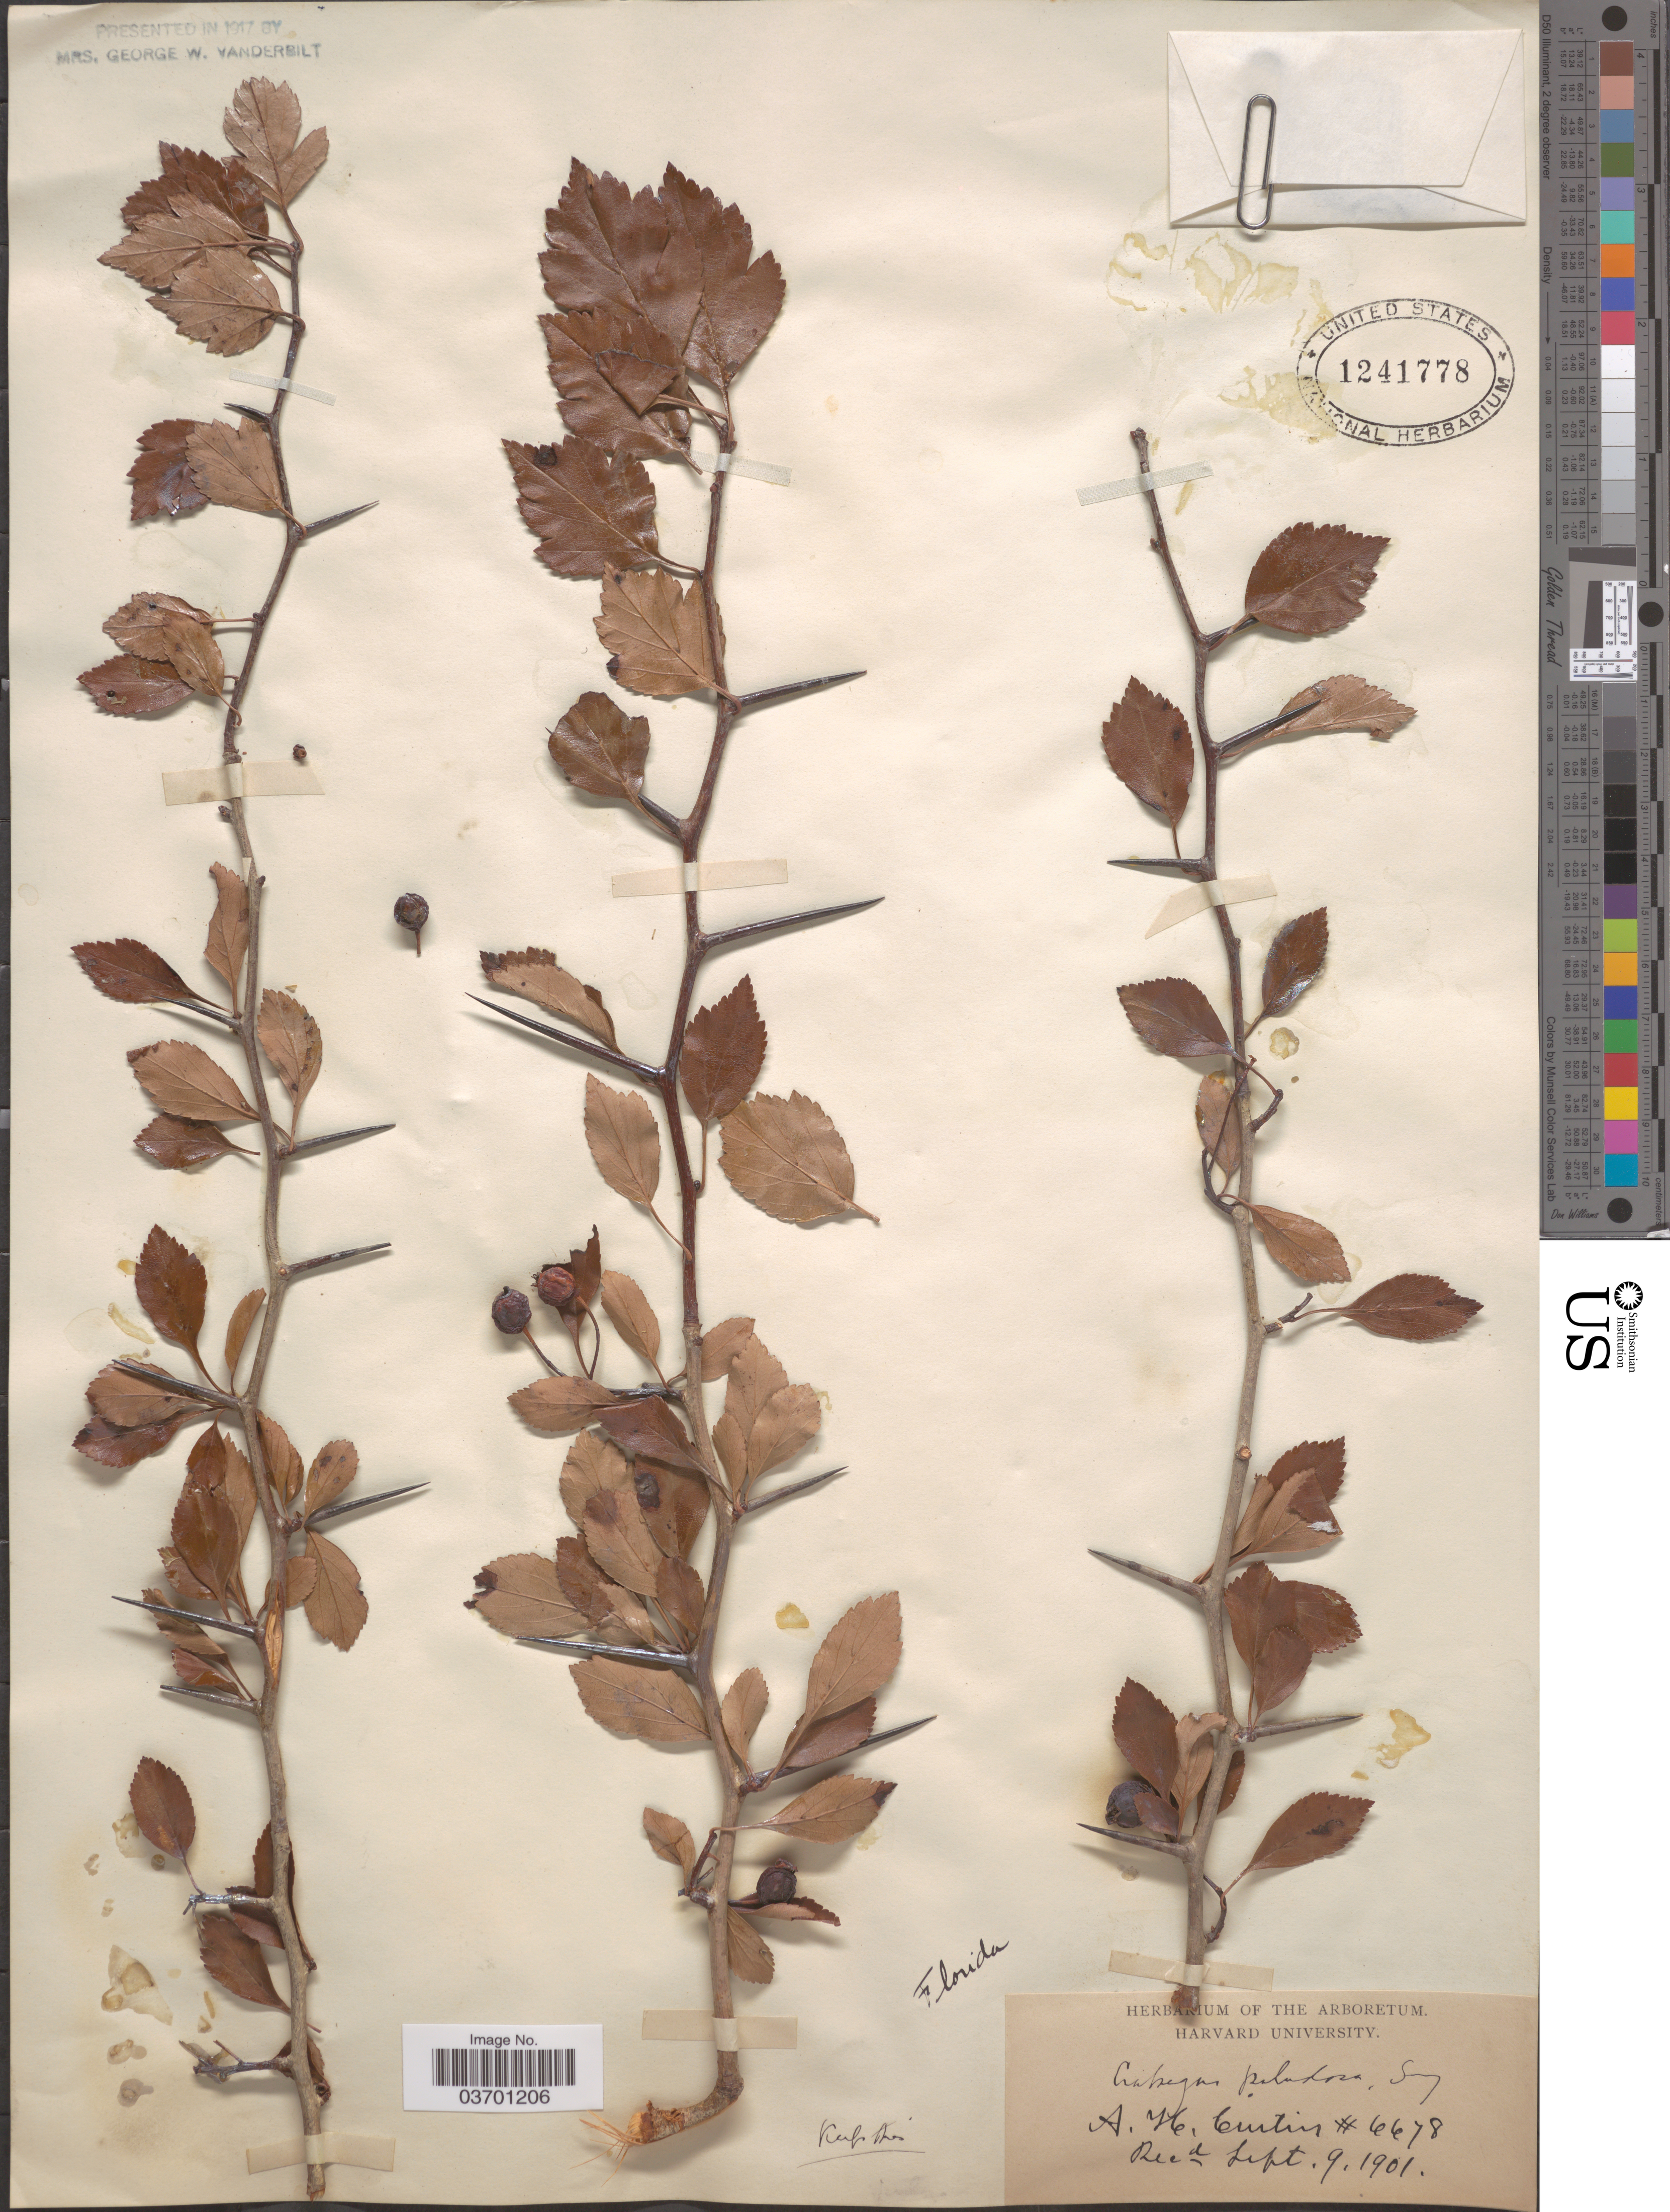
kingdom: Plantae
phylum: Tracheophyta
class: Magnoliopsida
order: Rosales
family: Rosaceae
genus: Crataegus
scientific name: Crataegus paludosa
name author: Sarg.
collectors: A. H. Curtiss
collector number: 6678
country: United States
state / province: Florida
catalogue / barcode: US 1241778